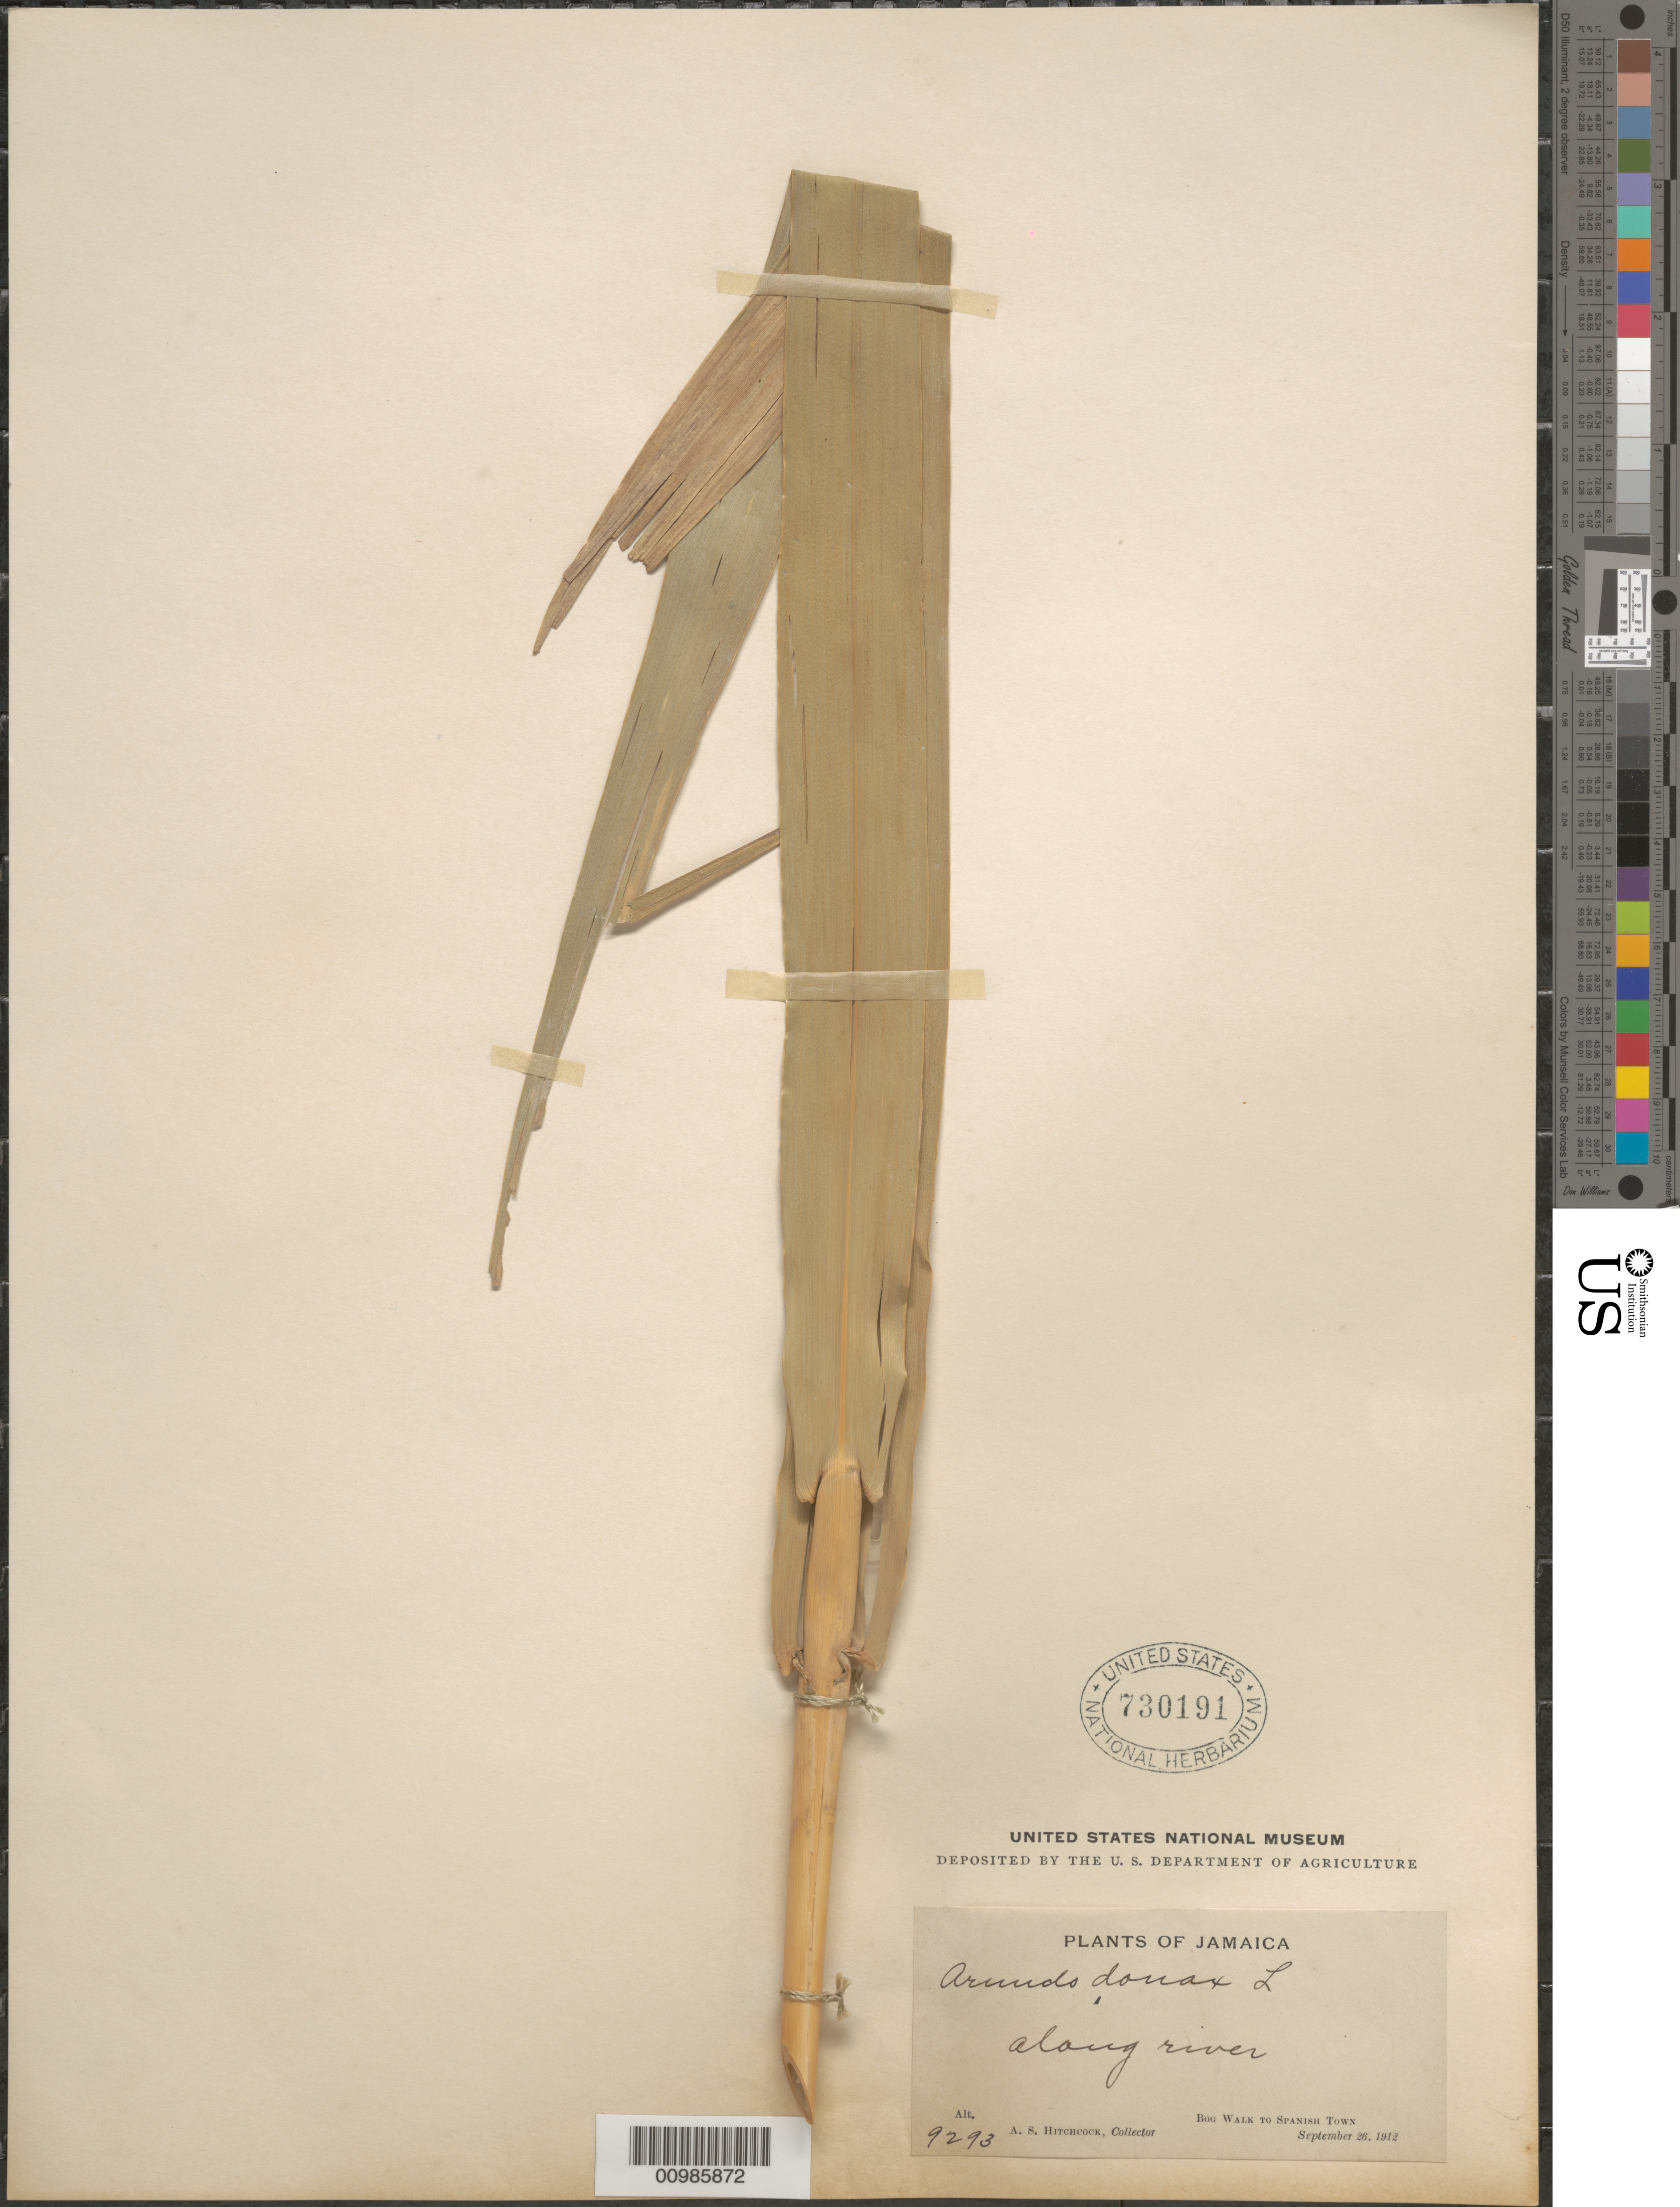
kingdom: Plantae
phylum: Tracheophyta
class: Liliopsida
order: Poales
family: Poaceae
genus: Arundo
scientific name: Arundo donax f. donax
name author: L.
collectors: A. S. Hitchcock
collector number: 9293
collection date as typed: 26 Sep 1912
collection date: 1912-09-26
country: Jamaica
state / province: Saint Catherine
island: Jamaica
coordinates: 0 N, 0 E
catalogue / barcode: US 730191